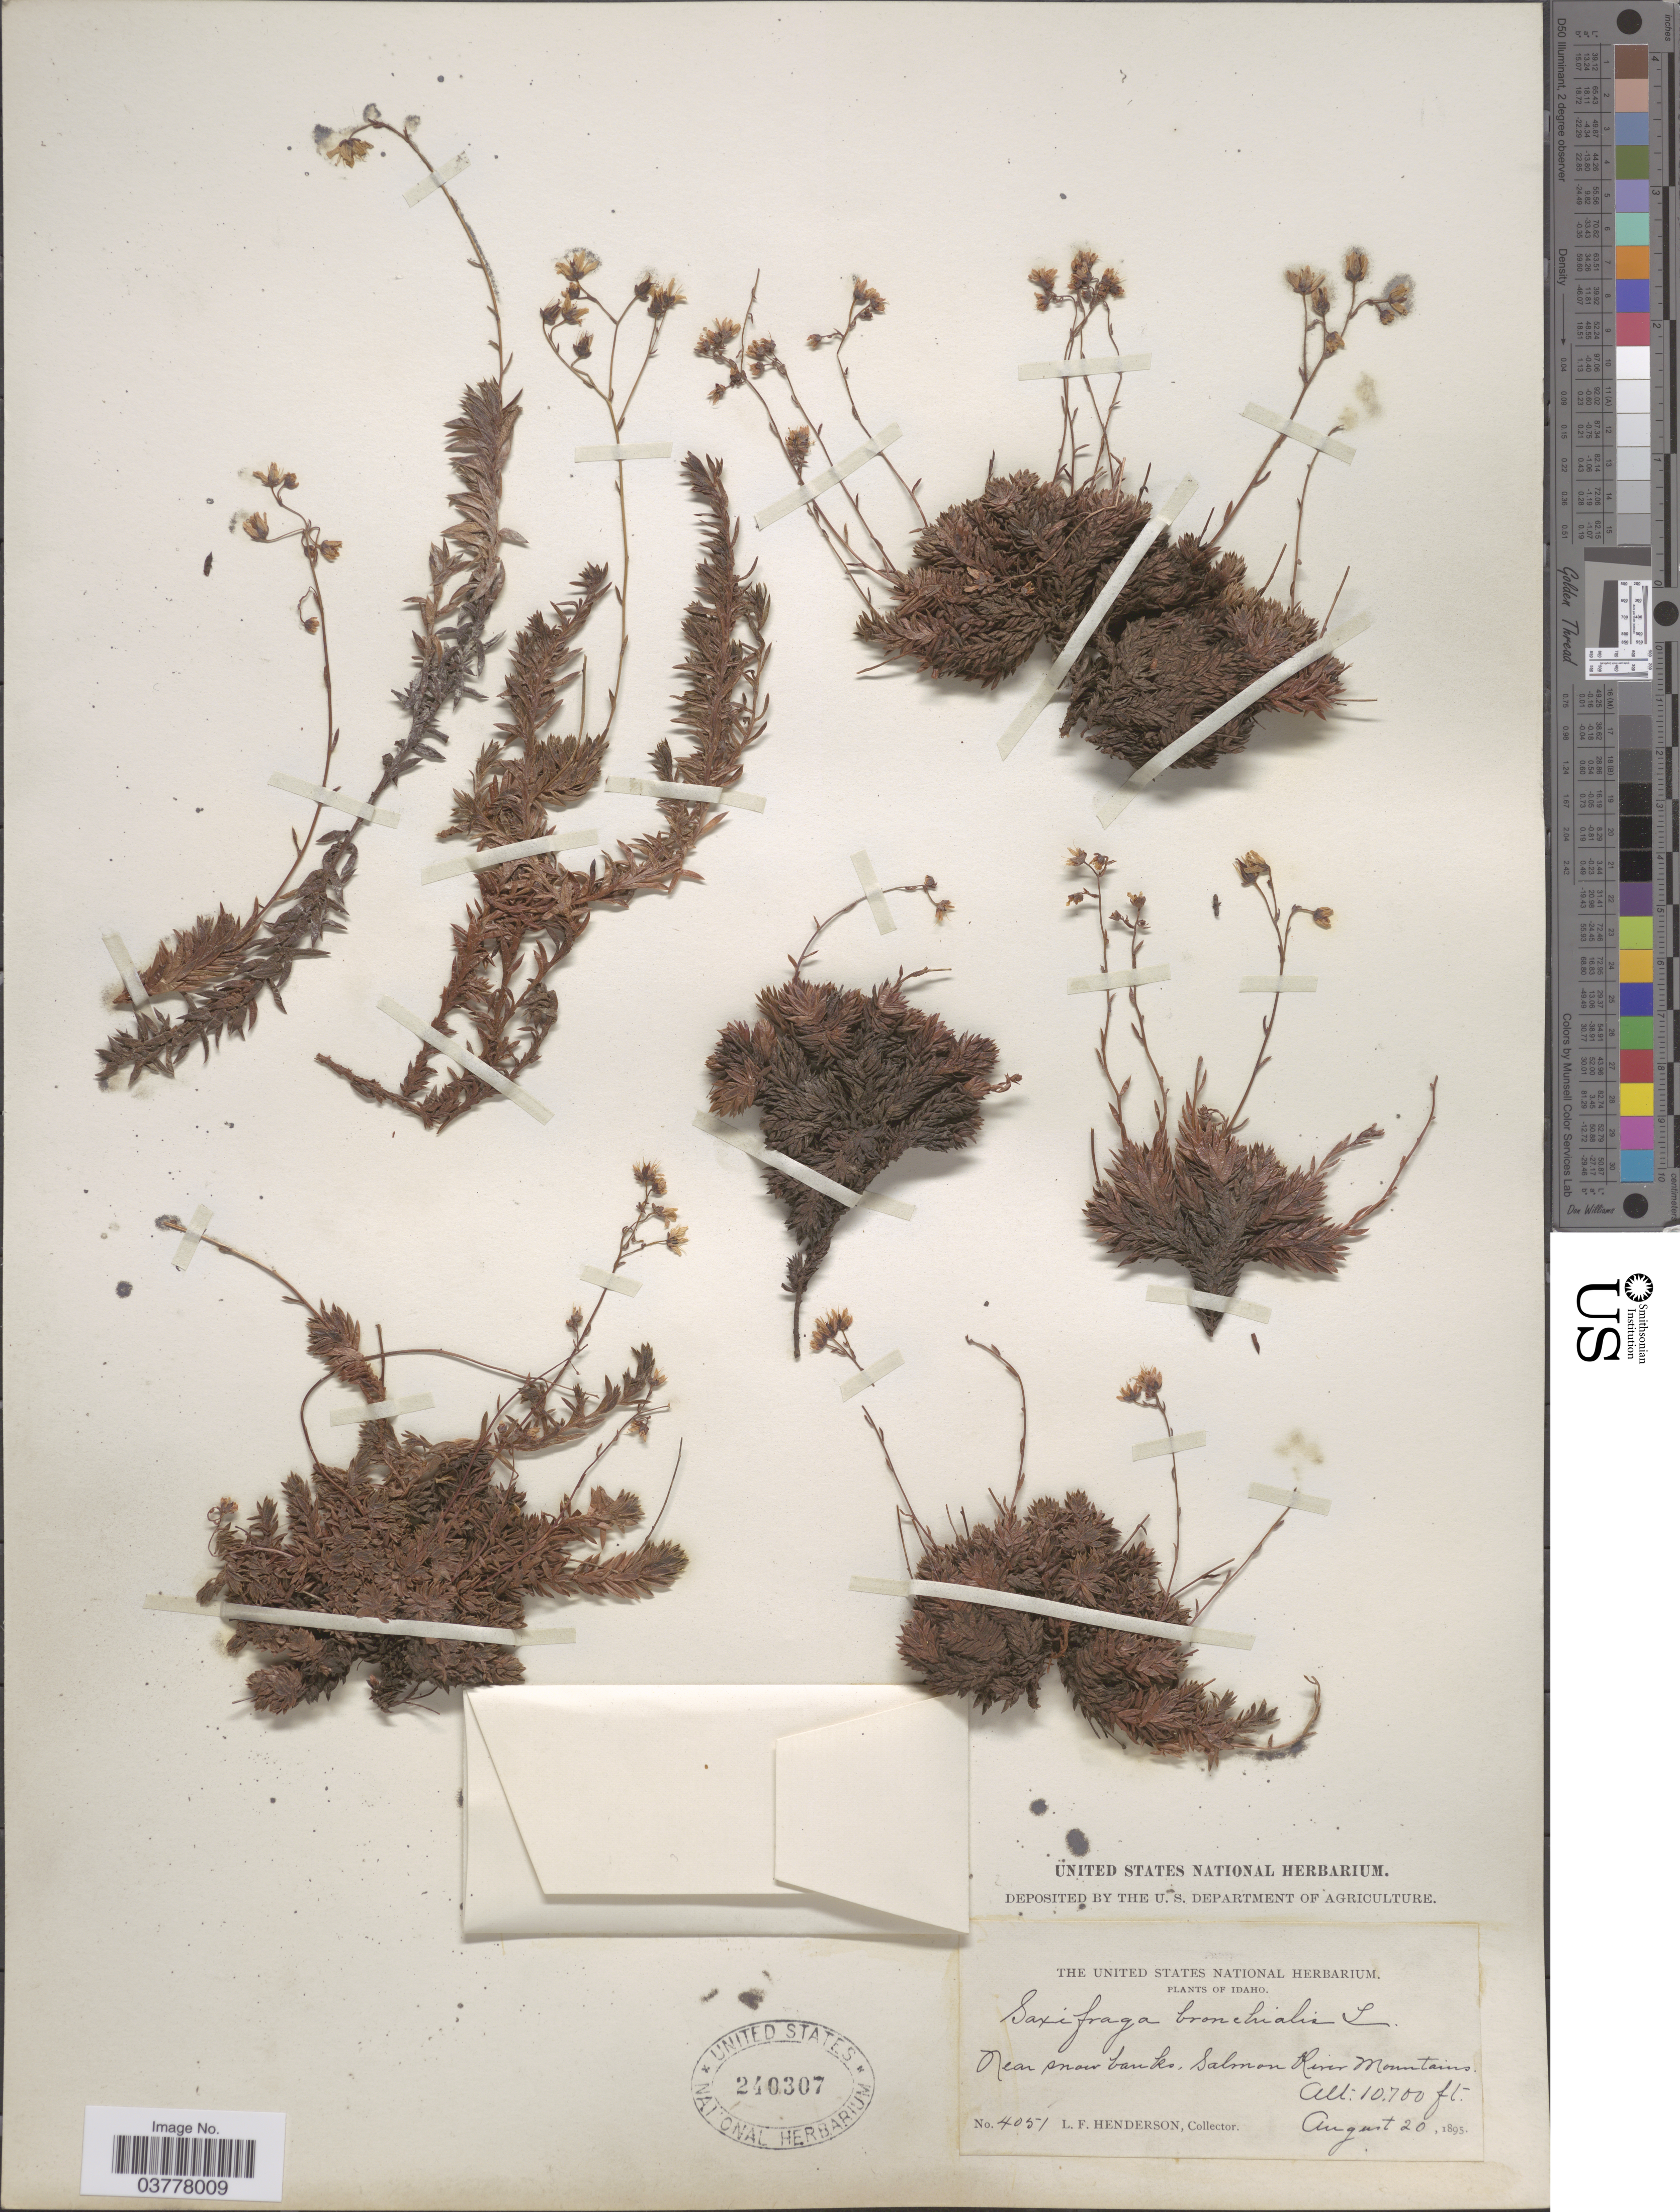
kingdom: Plantae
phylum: Tracheophyta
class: Magnoliopsida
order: Saxifragales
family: Saxifragaceae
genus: Saxifraga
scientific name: Saxifraga bronchialis subsp. austromontana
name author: (Wiegand) Piper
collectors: L. Henderson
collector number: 4051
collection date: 1895-08-20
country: United States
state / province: Idaho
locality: Near snow banks, Salmon River Mountains.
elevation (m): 3261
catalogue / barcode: US 240307